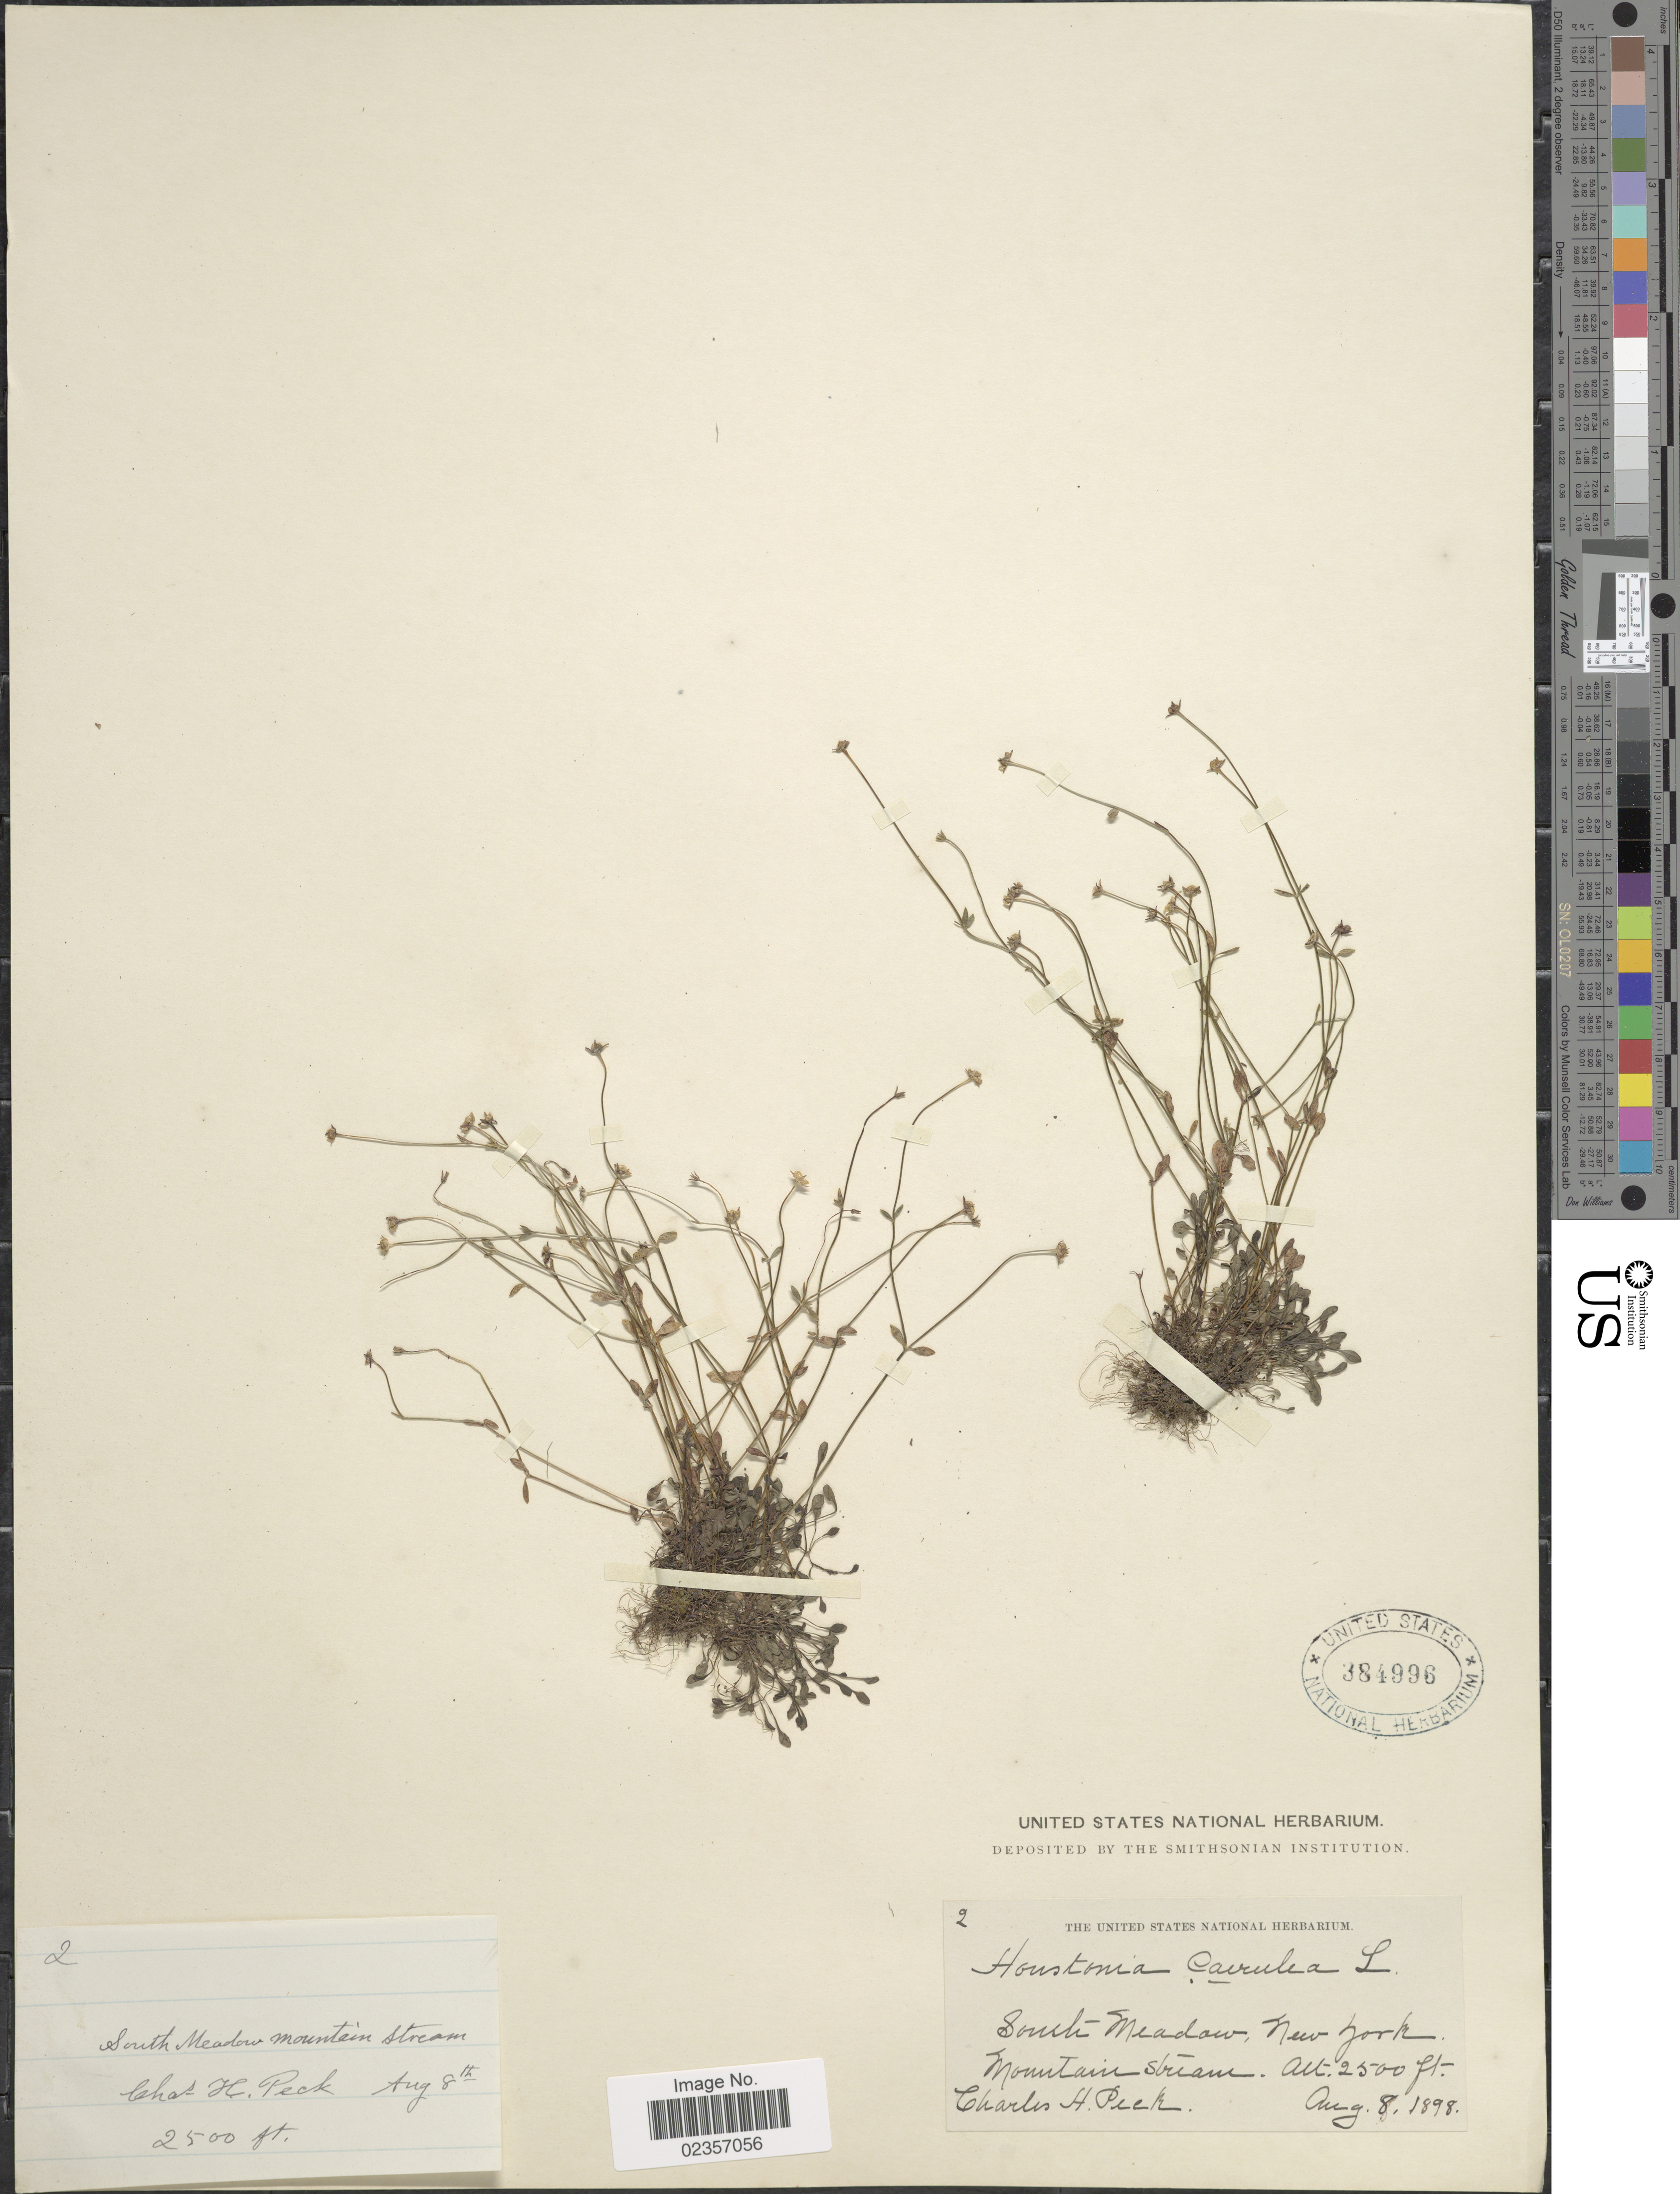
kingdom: Plantae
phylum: Tracheophyta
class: Magnoliopsida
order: Gentianales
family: Rubiaceae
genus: Houstonia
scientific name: Houstonia caerulea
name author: L.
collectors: C. H. Peck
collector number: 2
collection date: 1898-08-08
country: United States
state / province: New York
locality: South Meadow, Mountain stream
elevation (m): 762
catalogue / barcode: US 384996